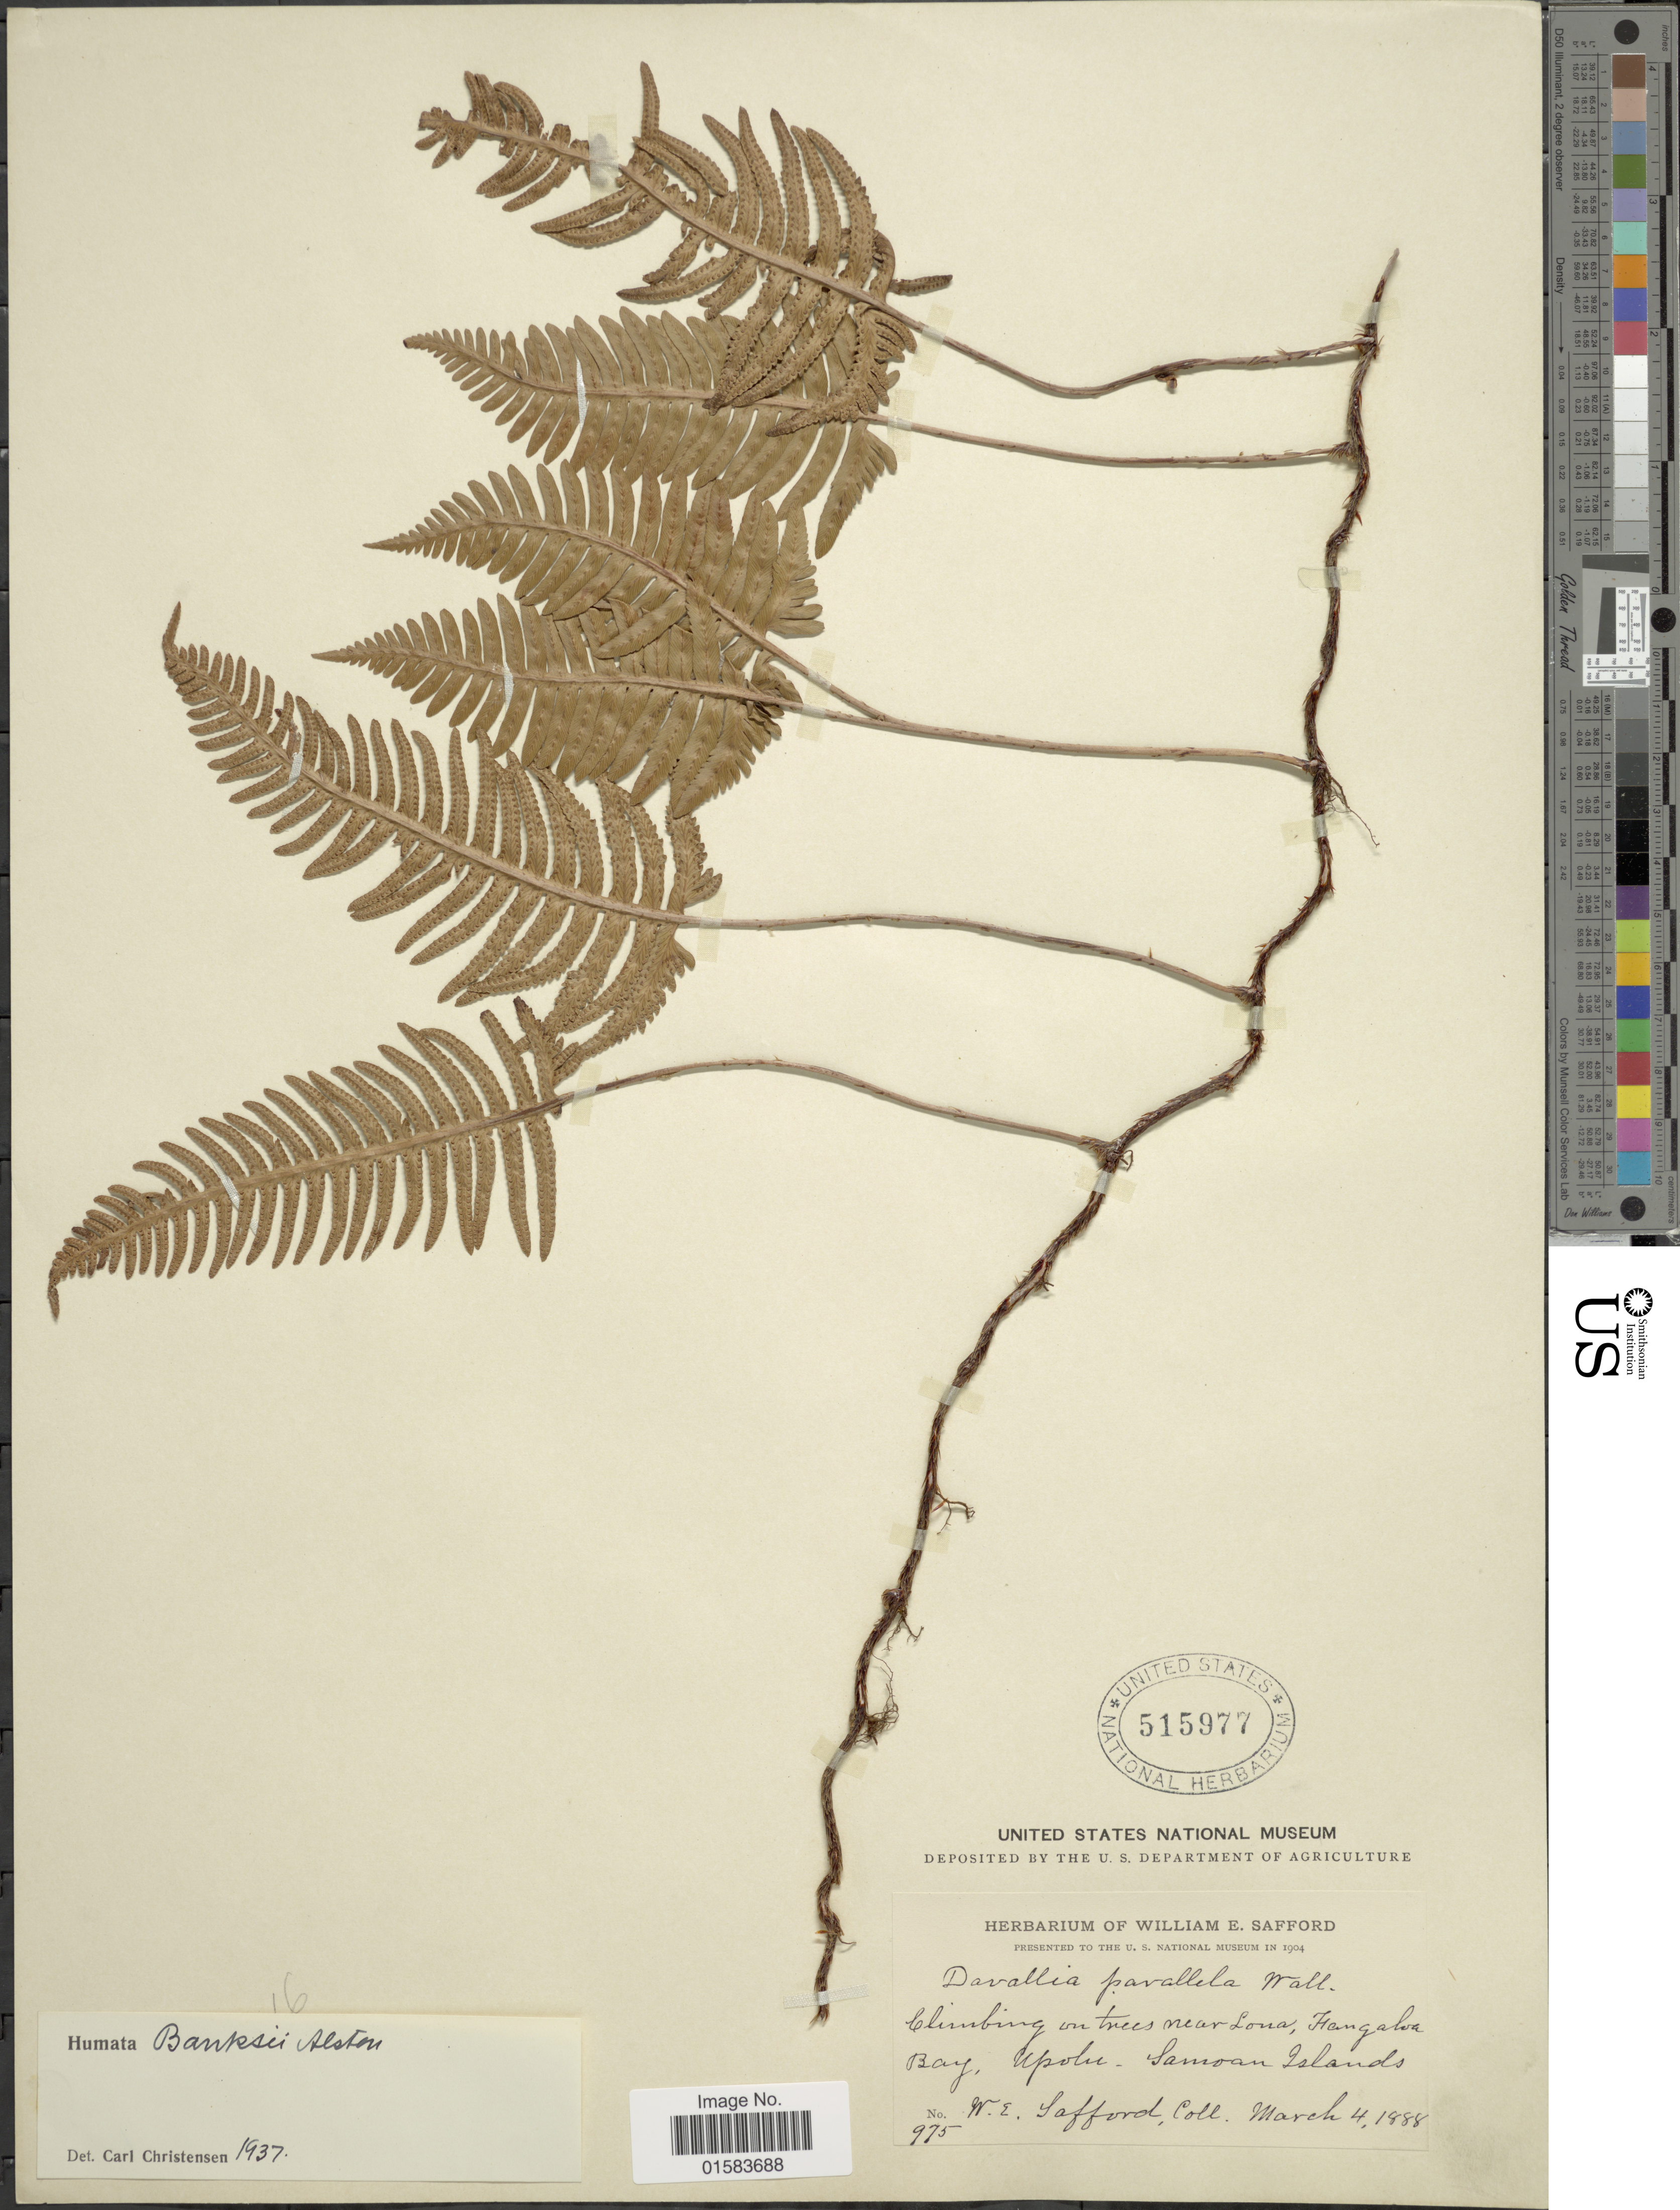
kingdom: Plantae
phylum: Tracheophyta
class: Polypodiopsida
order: Polypodiales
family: Davalliaceae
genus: Davallia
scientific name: Davallia pectinata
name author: Sm.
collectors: W. E. Safford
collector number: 975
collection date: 1988-03-04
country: Samoa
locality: Near Lona, Fangaloa Bay, Upolu, Samoan Islands [interpreted]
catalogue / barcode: US 515977